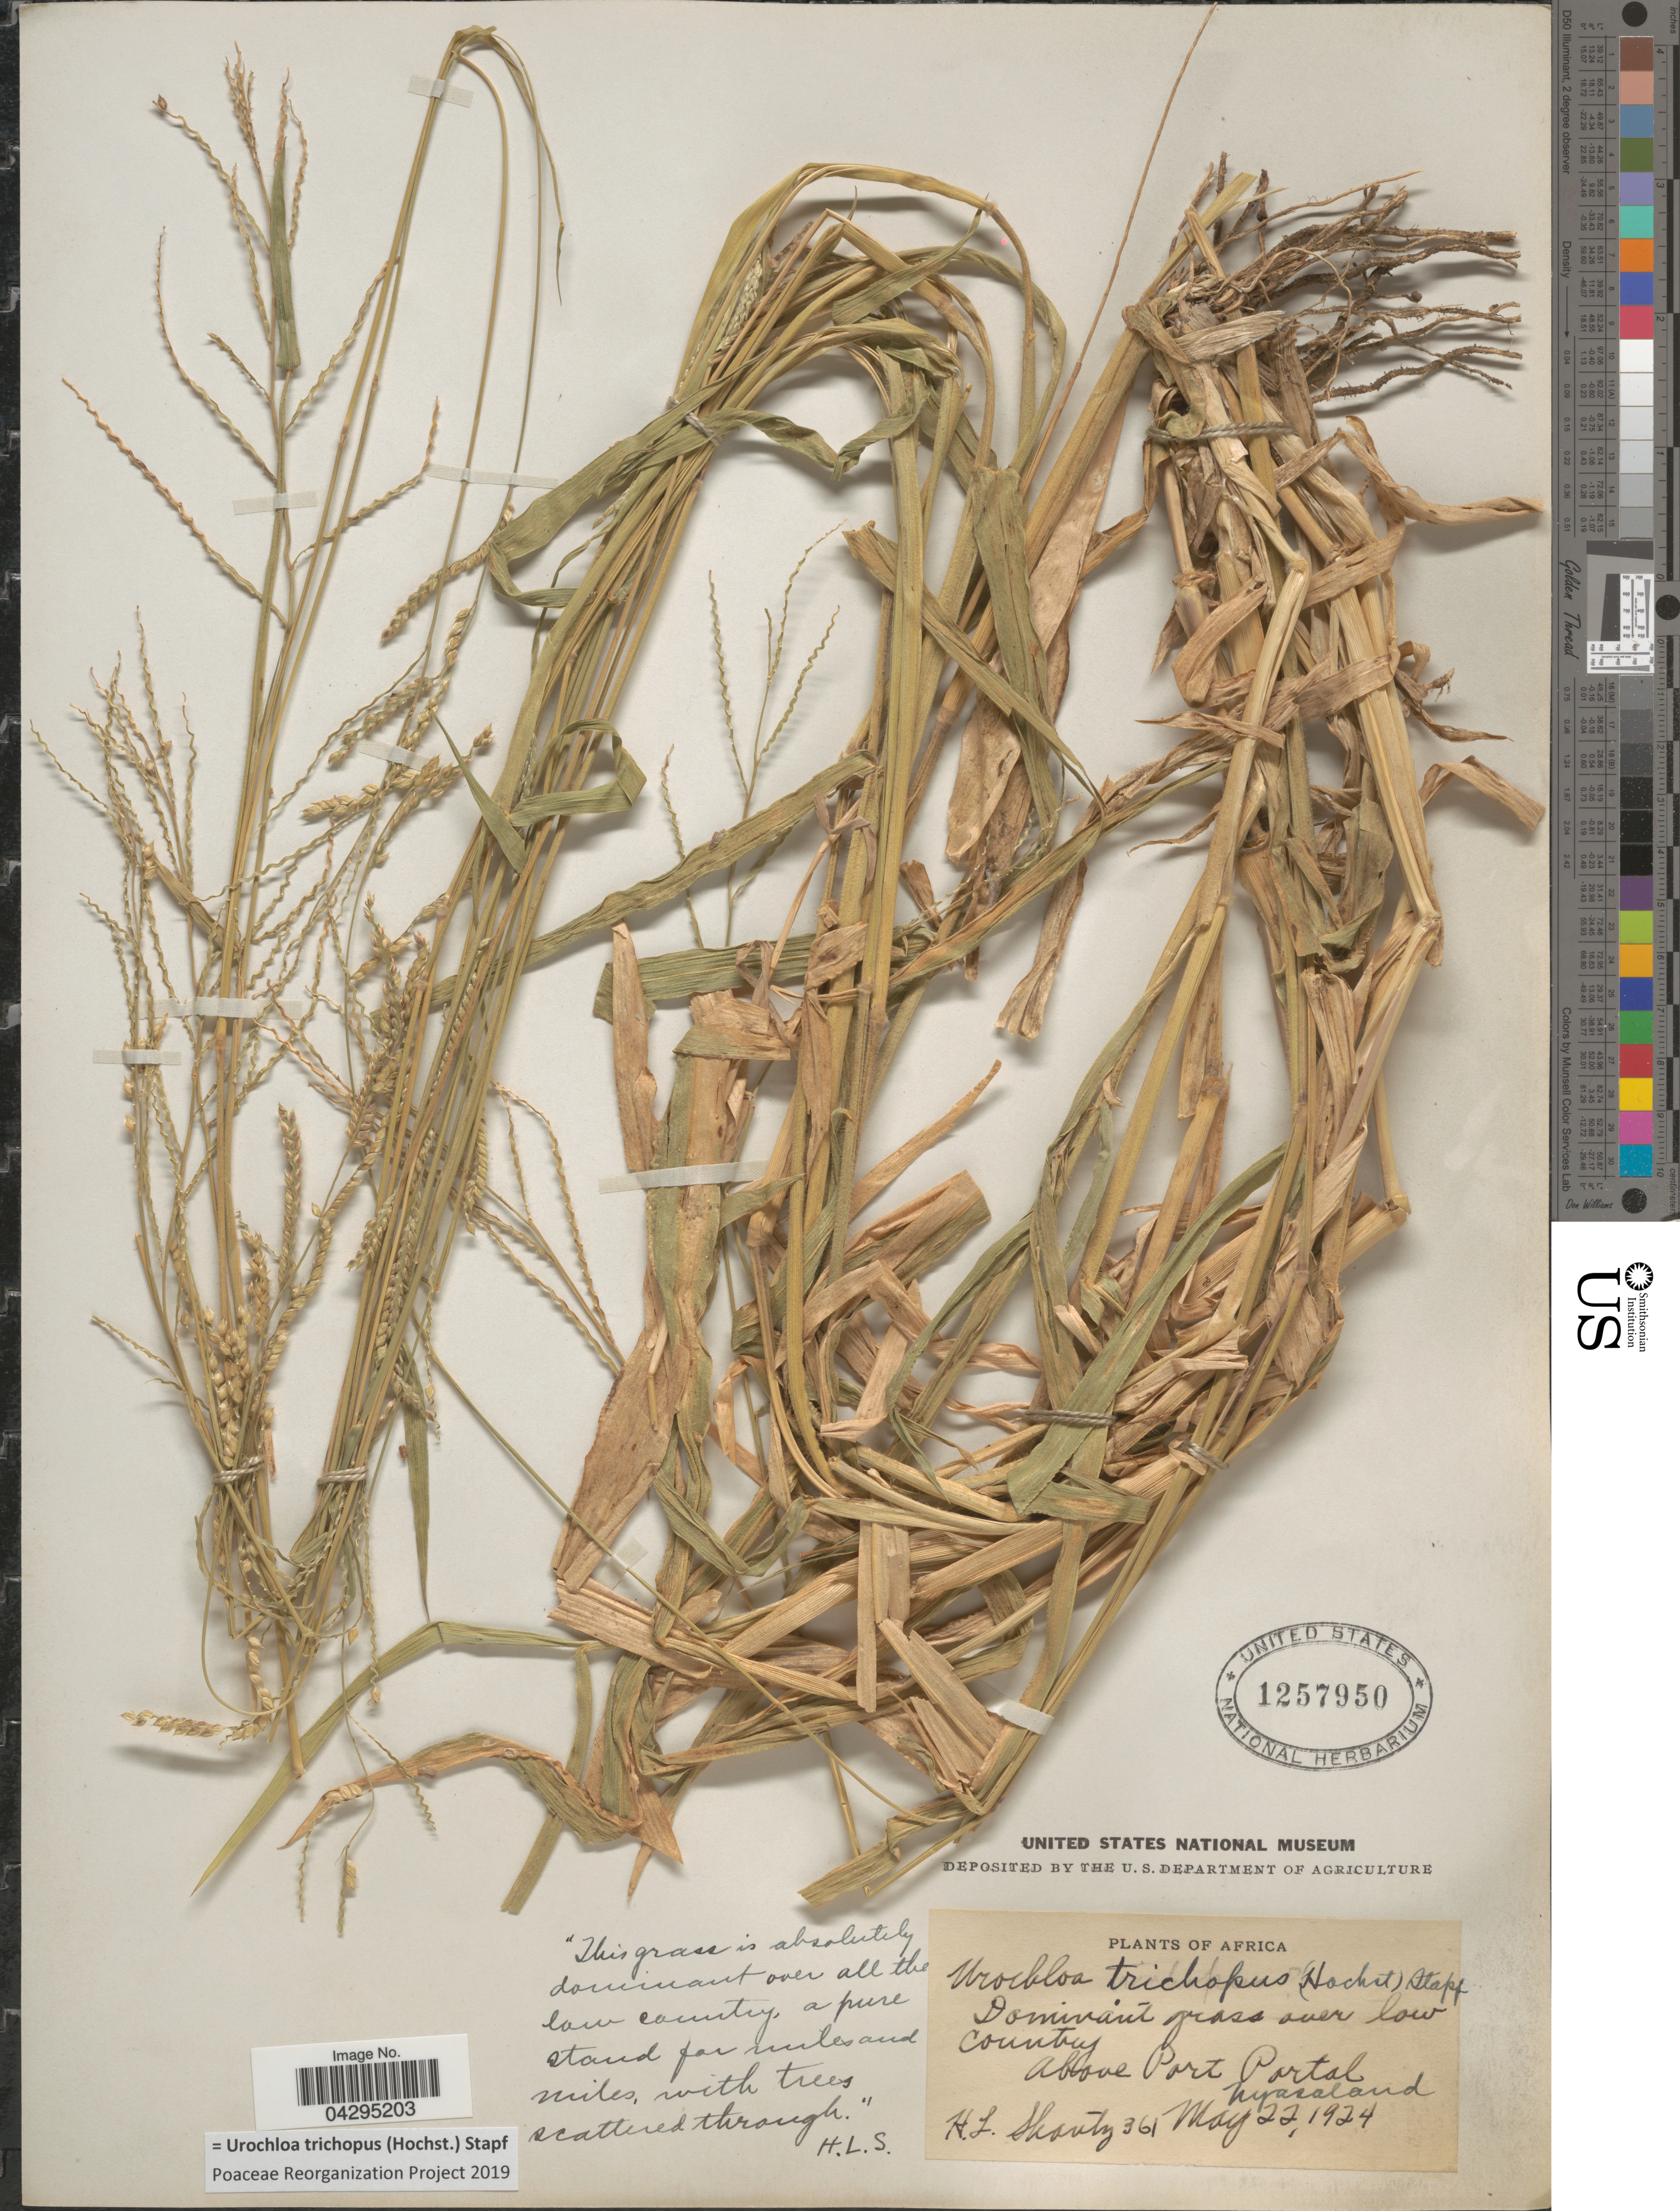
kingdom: Plantae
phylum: Tracheophyta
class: Liliopsida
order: Poales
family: Poaceae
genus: Urochloa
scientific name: Urochloa trichopus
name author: (Hochst.) Stapf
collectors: H. Shantz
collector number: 361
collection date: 1924-05-22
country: Malawi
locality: Above Port Portal. Nyasaland.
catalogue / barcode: US 1257950